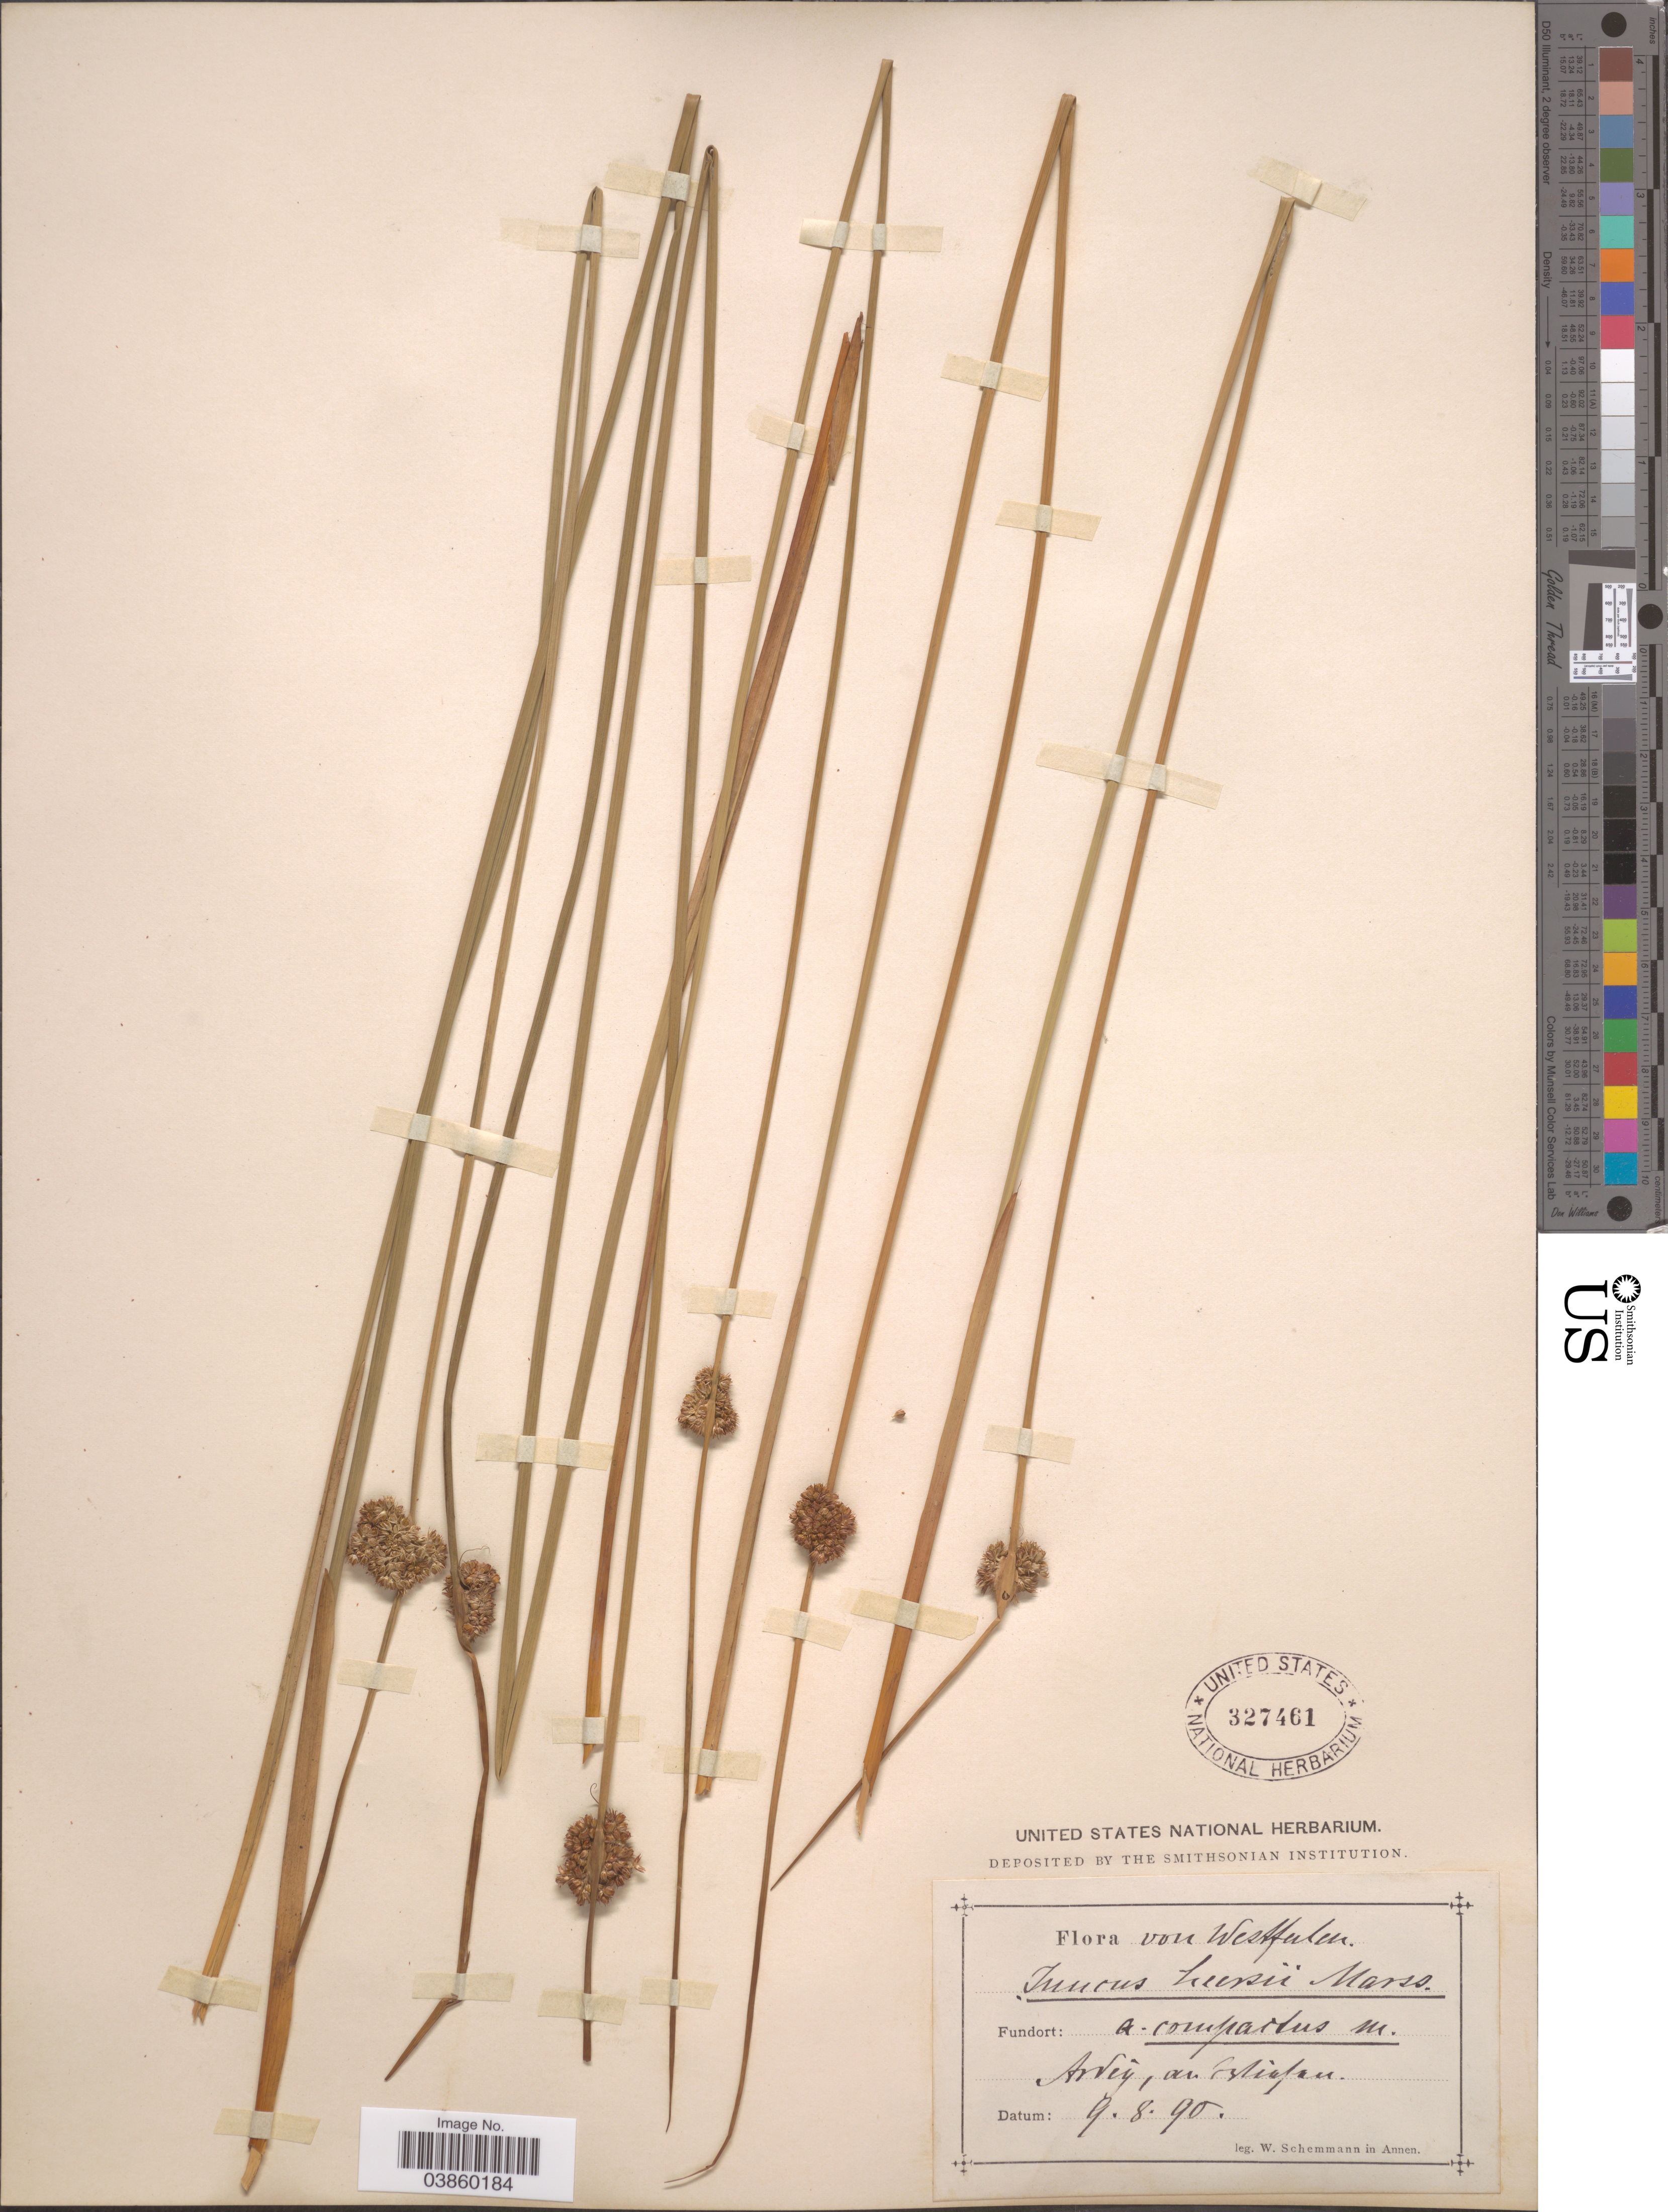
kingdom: Plantae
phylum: Tracheophyta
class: Liliopsida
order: Poales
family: Juncaceae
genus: Juncus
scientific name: Juncus conglomeratus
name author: L.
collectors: W. Schemmann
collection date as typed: Transcribed d/m/y: 9/8/90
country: Germany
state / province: Nordrhein-Westfalen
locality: Westfalen. Ardey, an Ishiafan. [interpreted]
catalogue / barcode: US 327461